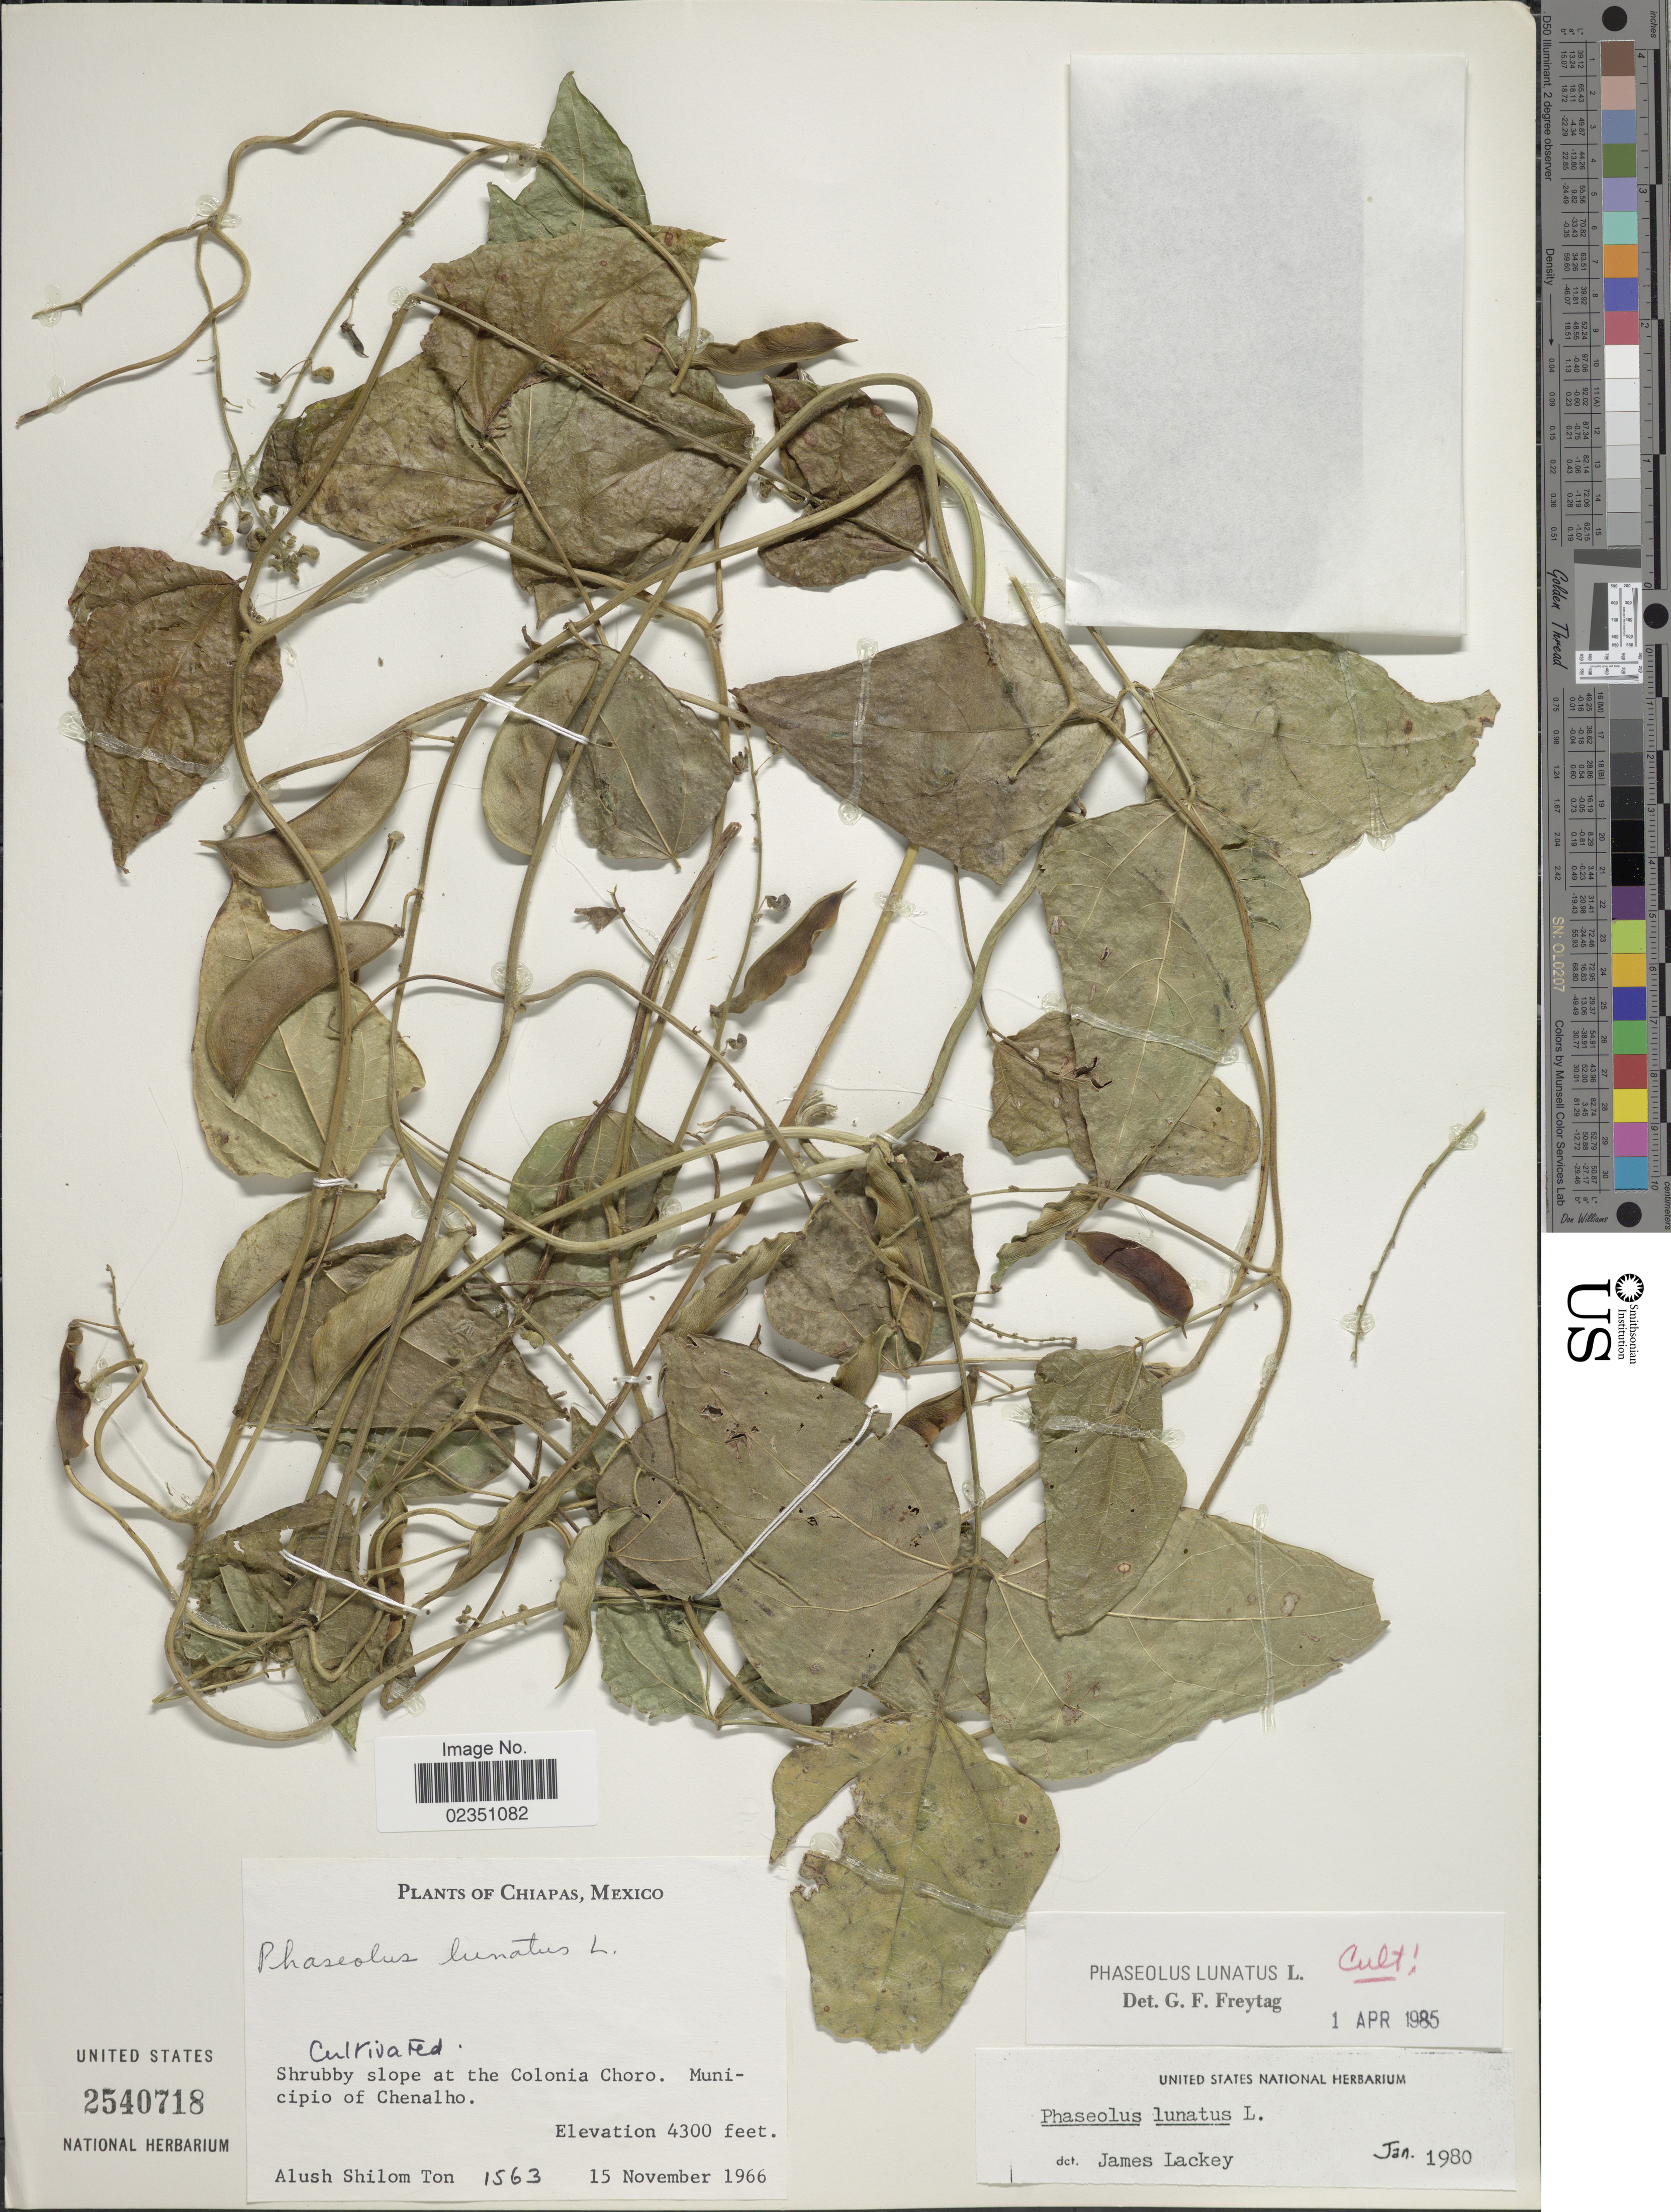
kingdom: Plantae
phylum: Tracheophyta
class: Magnoliopsida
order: Fabales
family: Fabaceae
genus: Phaseolus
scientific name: Phaseolus lunatus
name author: L.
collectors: A. M. Ton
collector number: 1563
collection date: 1966-11-15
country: Mexico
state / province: Chiapas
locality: Shrubby slope at the Colonia Choro. Municipio of Chenalho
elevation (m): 1311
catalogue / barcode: US 2540718